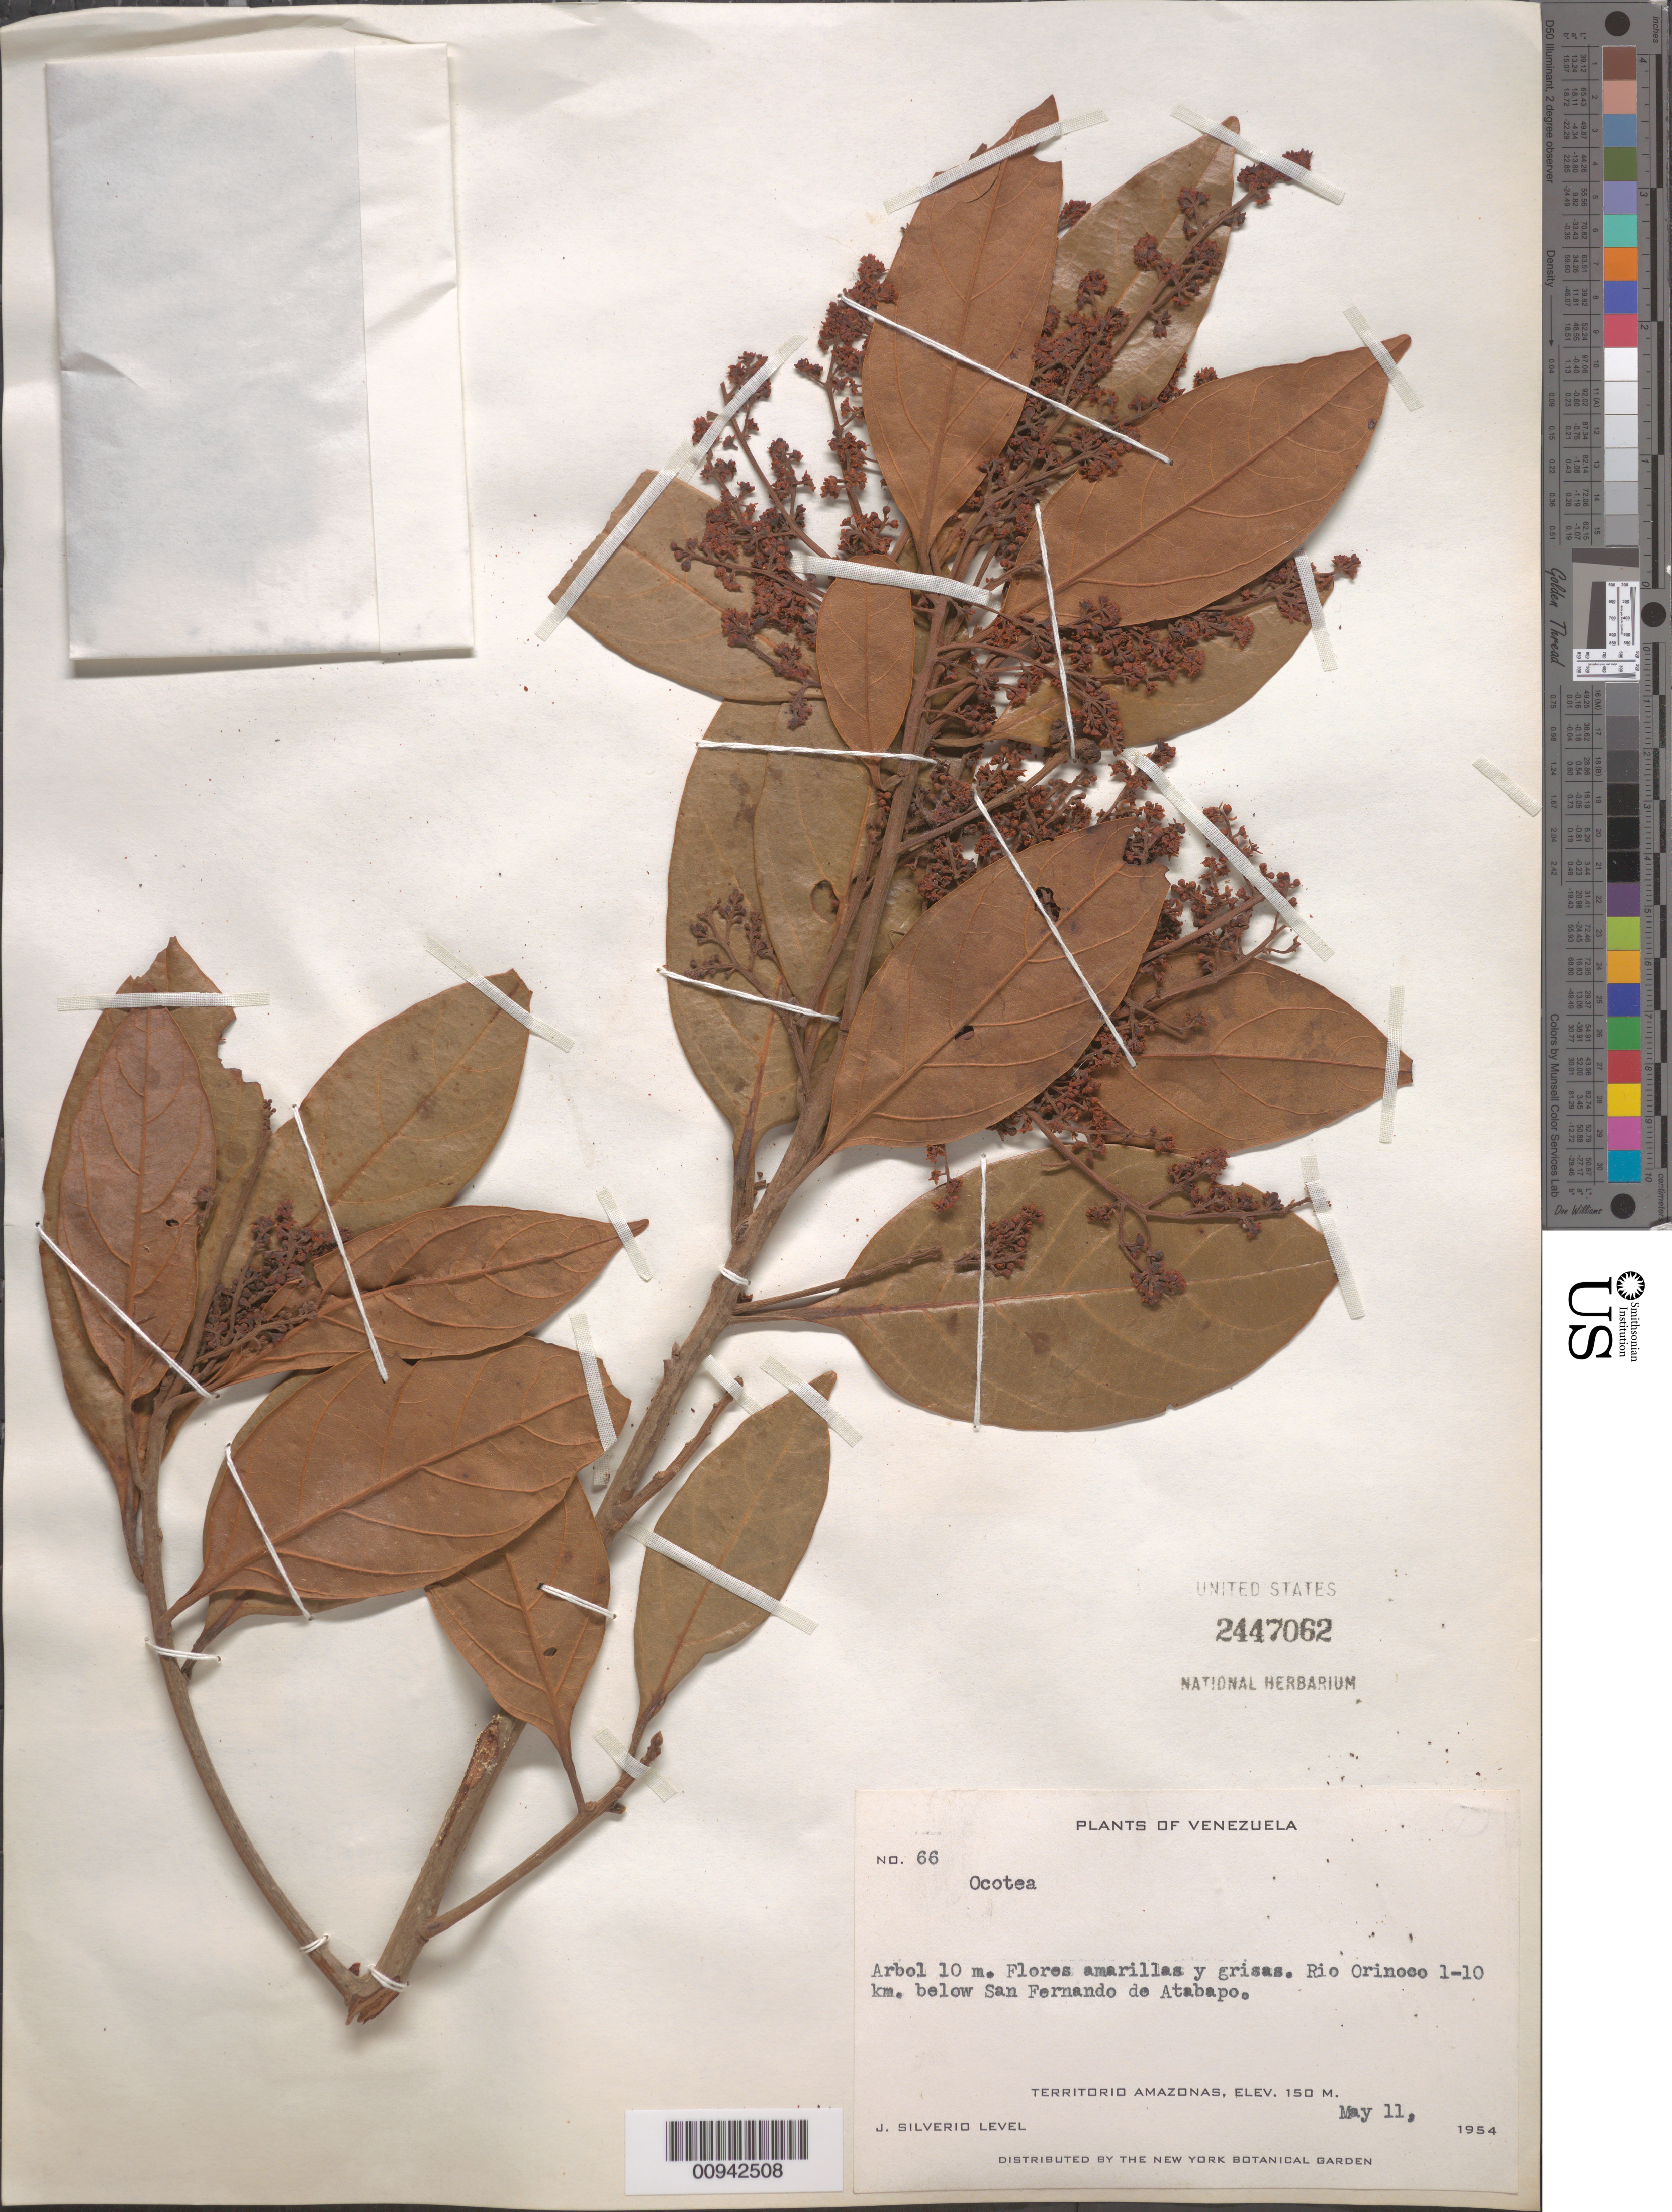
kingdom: Plantae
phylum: Tracheophyta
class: Magnoliopsida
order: Laurales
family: Lauraceae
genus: Ocotea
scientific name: Ocotea sp.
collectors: J. Silverio L.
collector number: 66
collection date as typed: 11-May-54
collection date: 1954-05-11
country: Venezuela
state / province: Amazonas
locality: Río Orinoco, 1-10 km below San Fernando de Atabapo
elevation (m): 150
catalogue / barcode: US 2447062